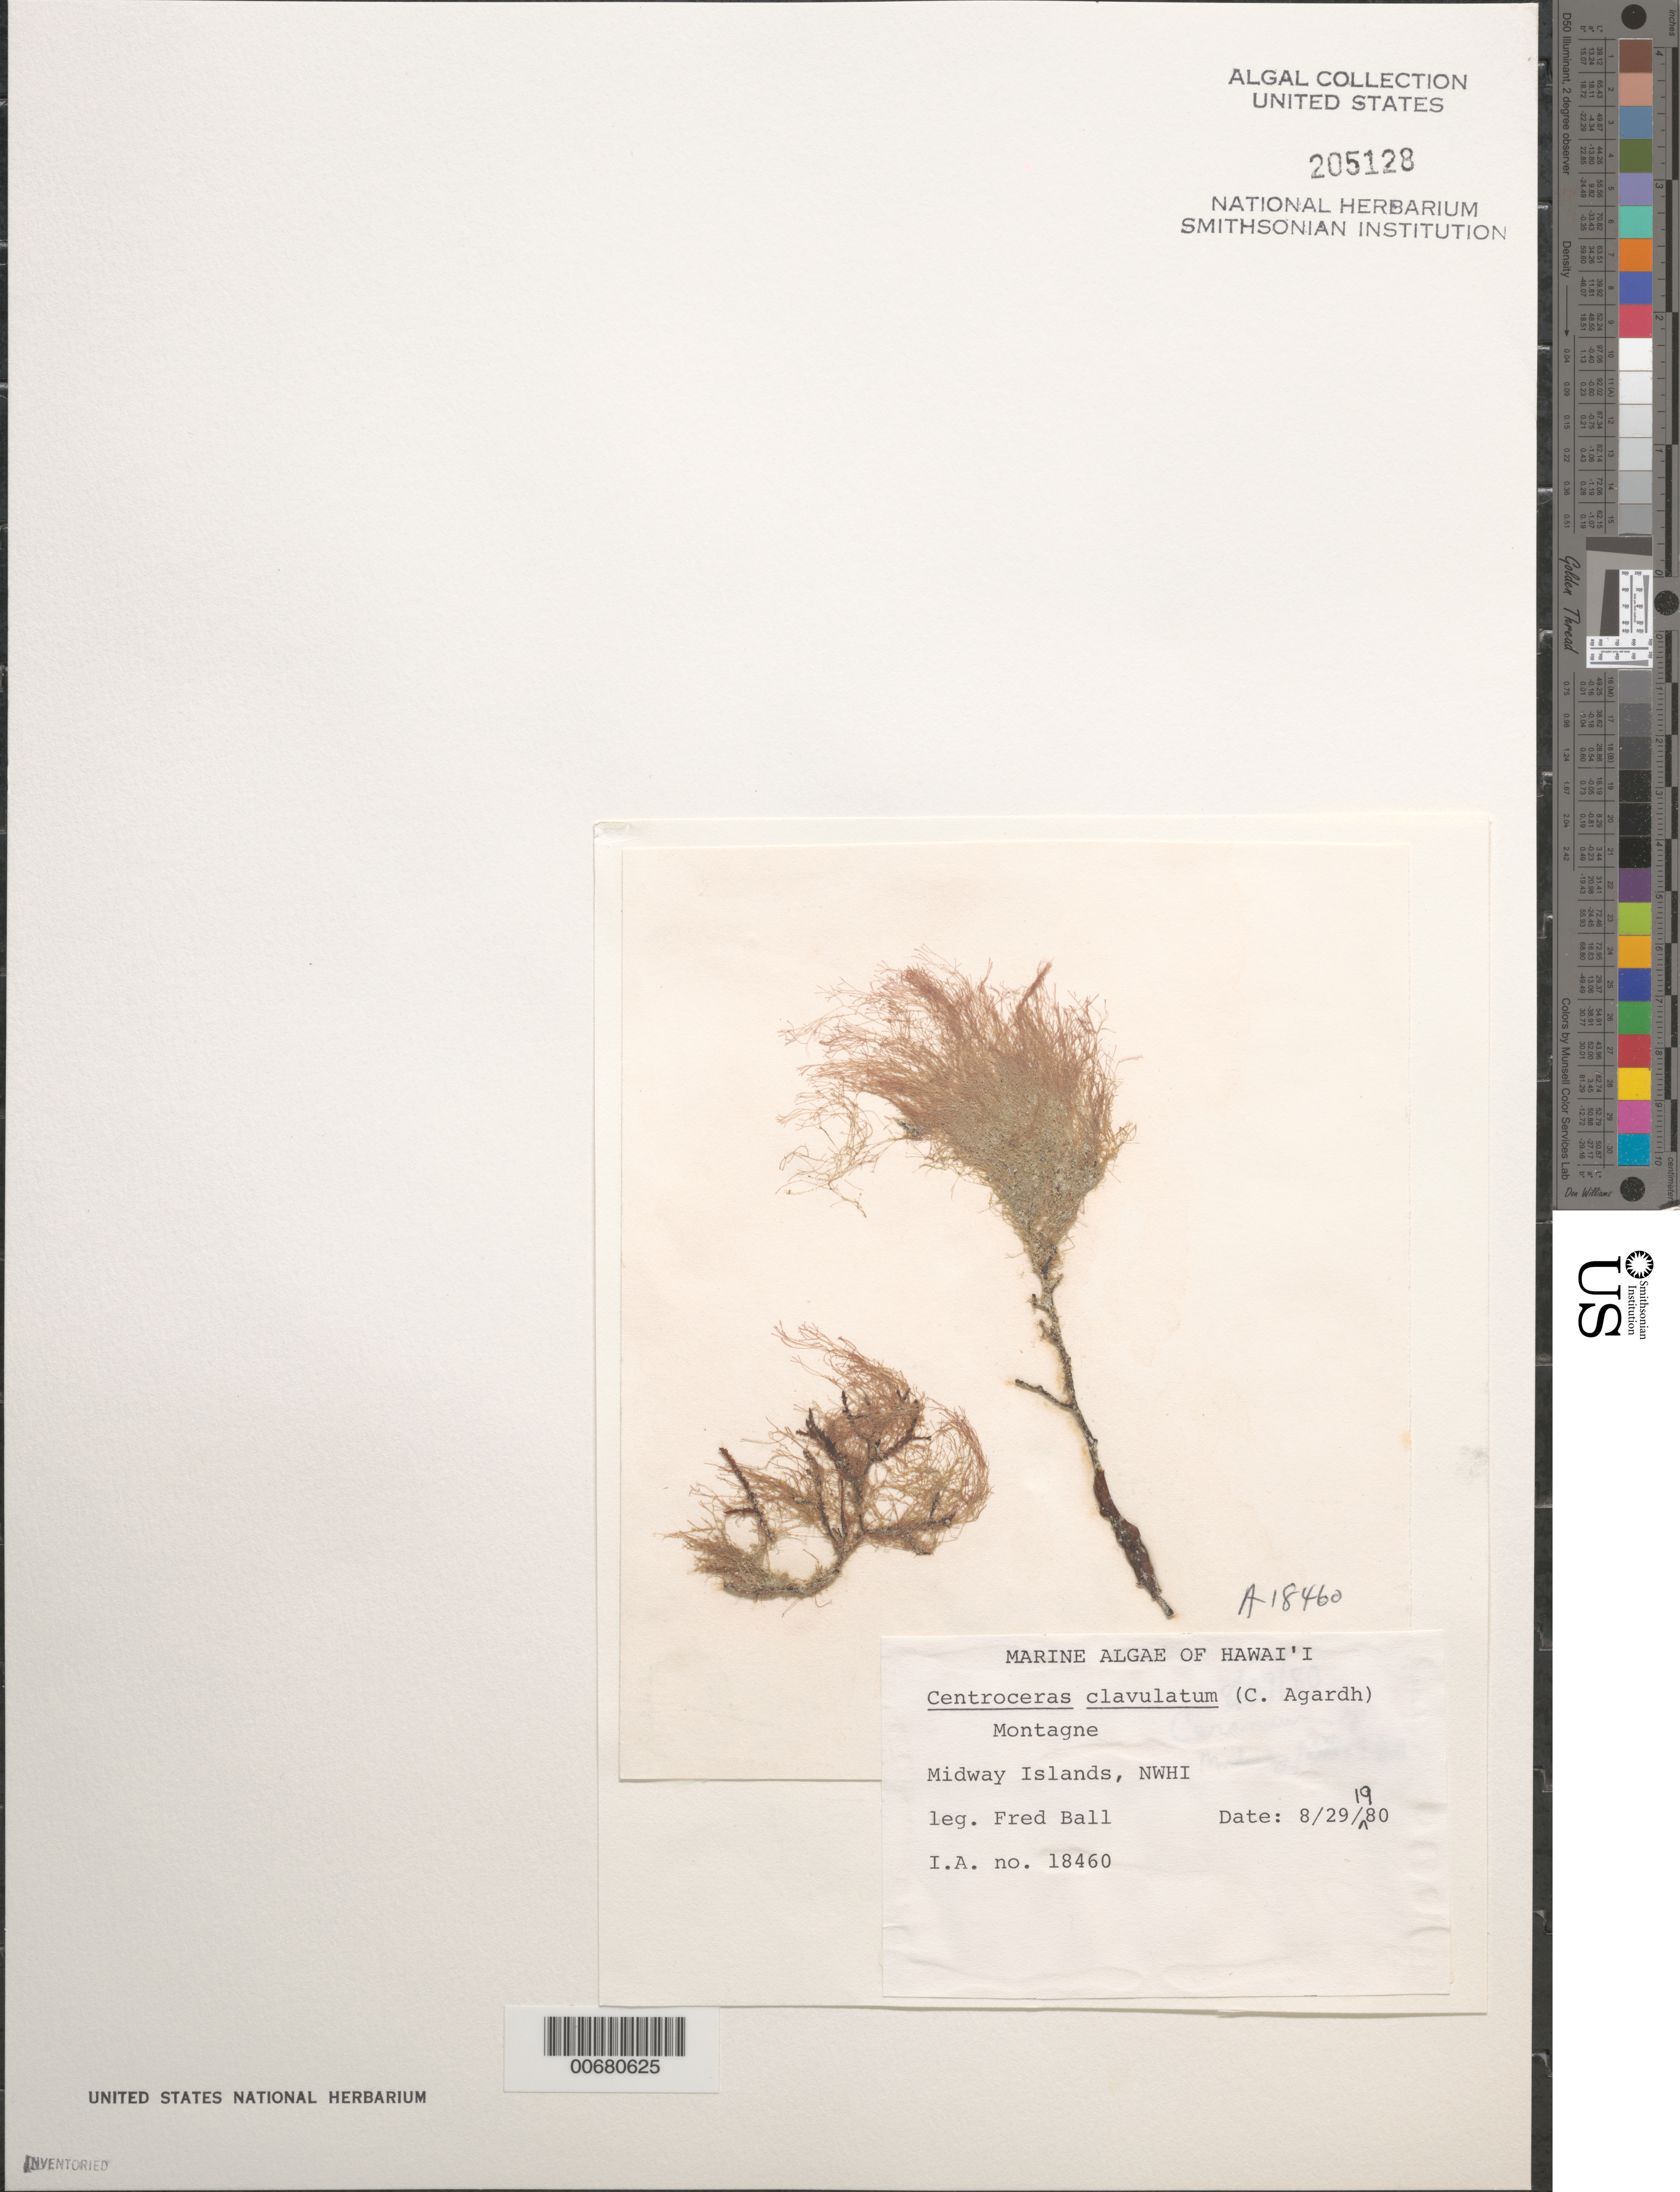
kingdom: Plantae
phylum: Rhodophyta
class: Florideophyceae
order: Ceramiales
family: Ceramiaceae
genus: Centroceras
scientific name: Centroceras clavulatum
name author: (C. Agardh) Mont.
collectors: F. Ball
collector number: IAA 18460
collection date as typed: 29 Aug 1980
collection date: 1980-08-29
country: U.S. Administered Pacific Islands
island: Midway Atoll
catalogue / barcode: US 205128